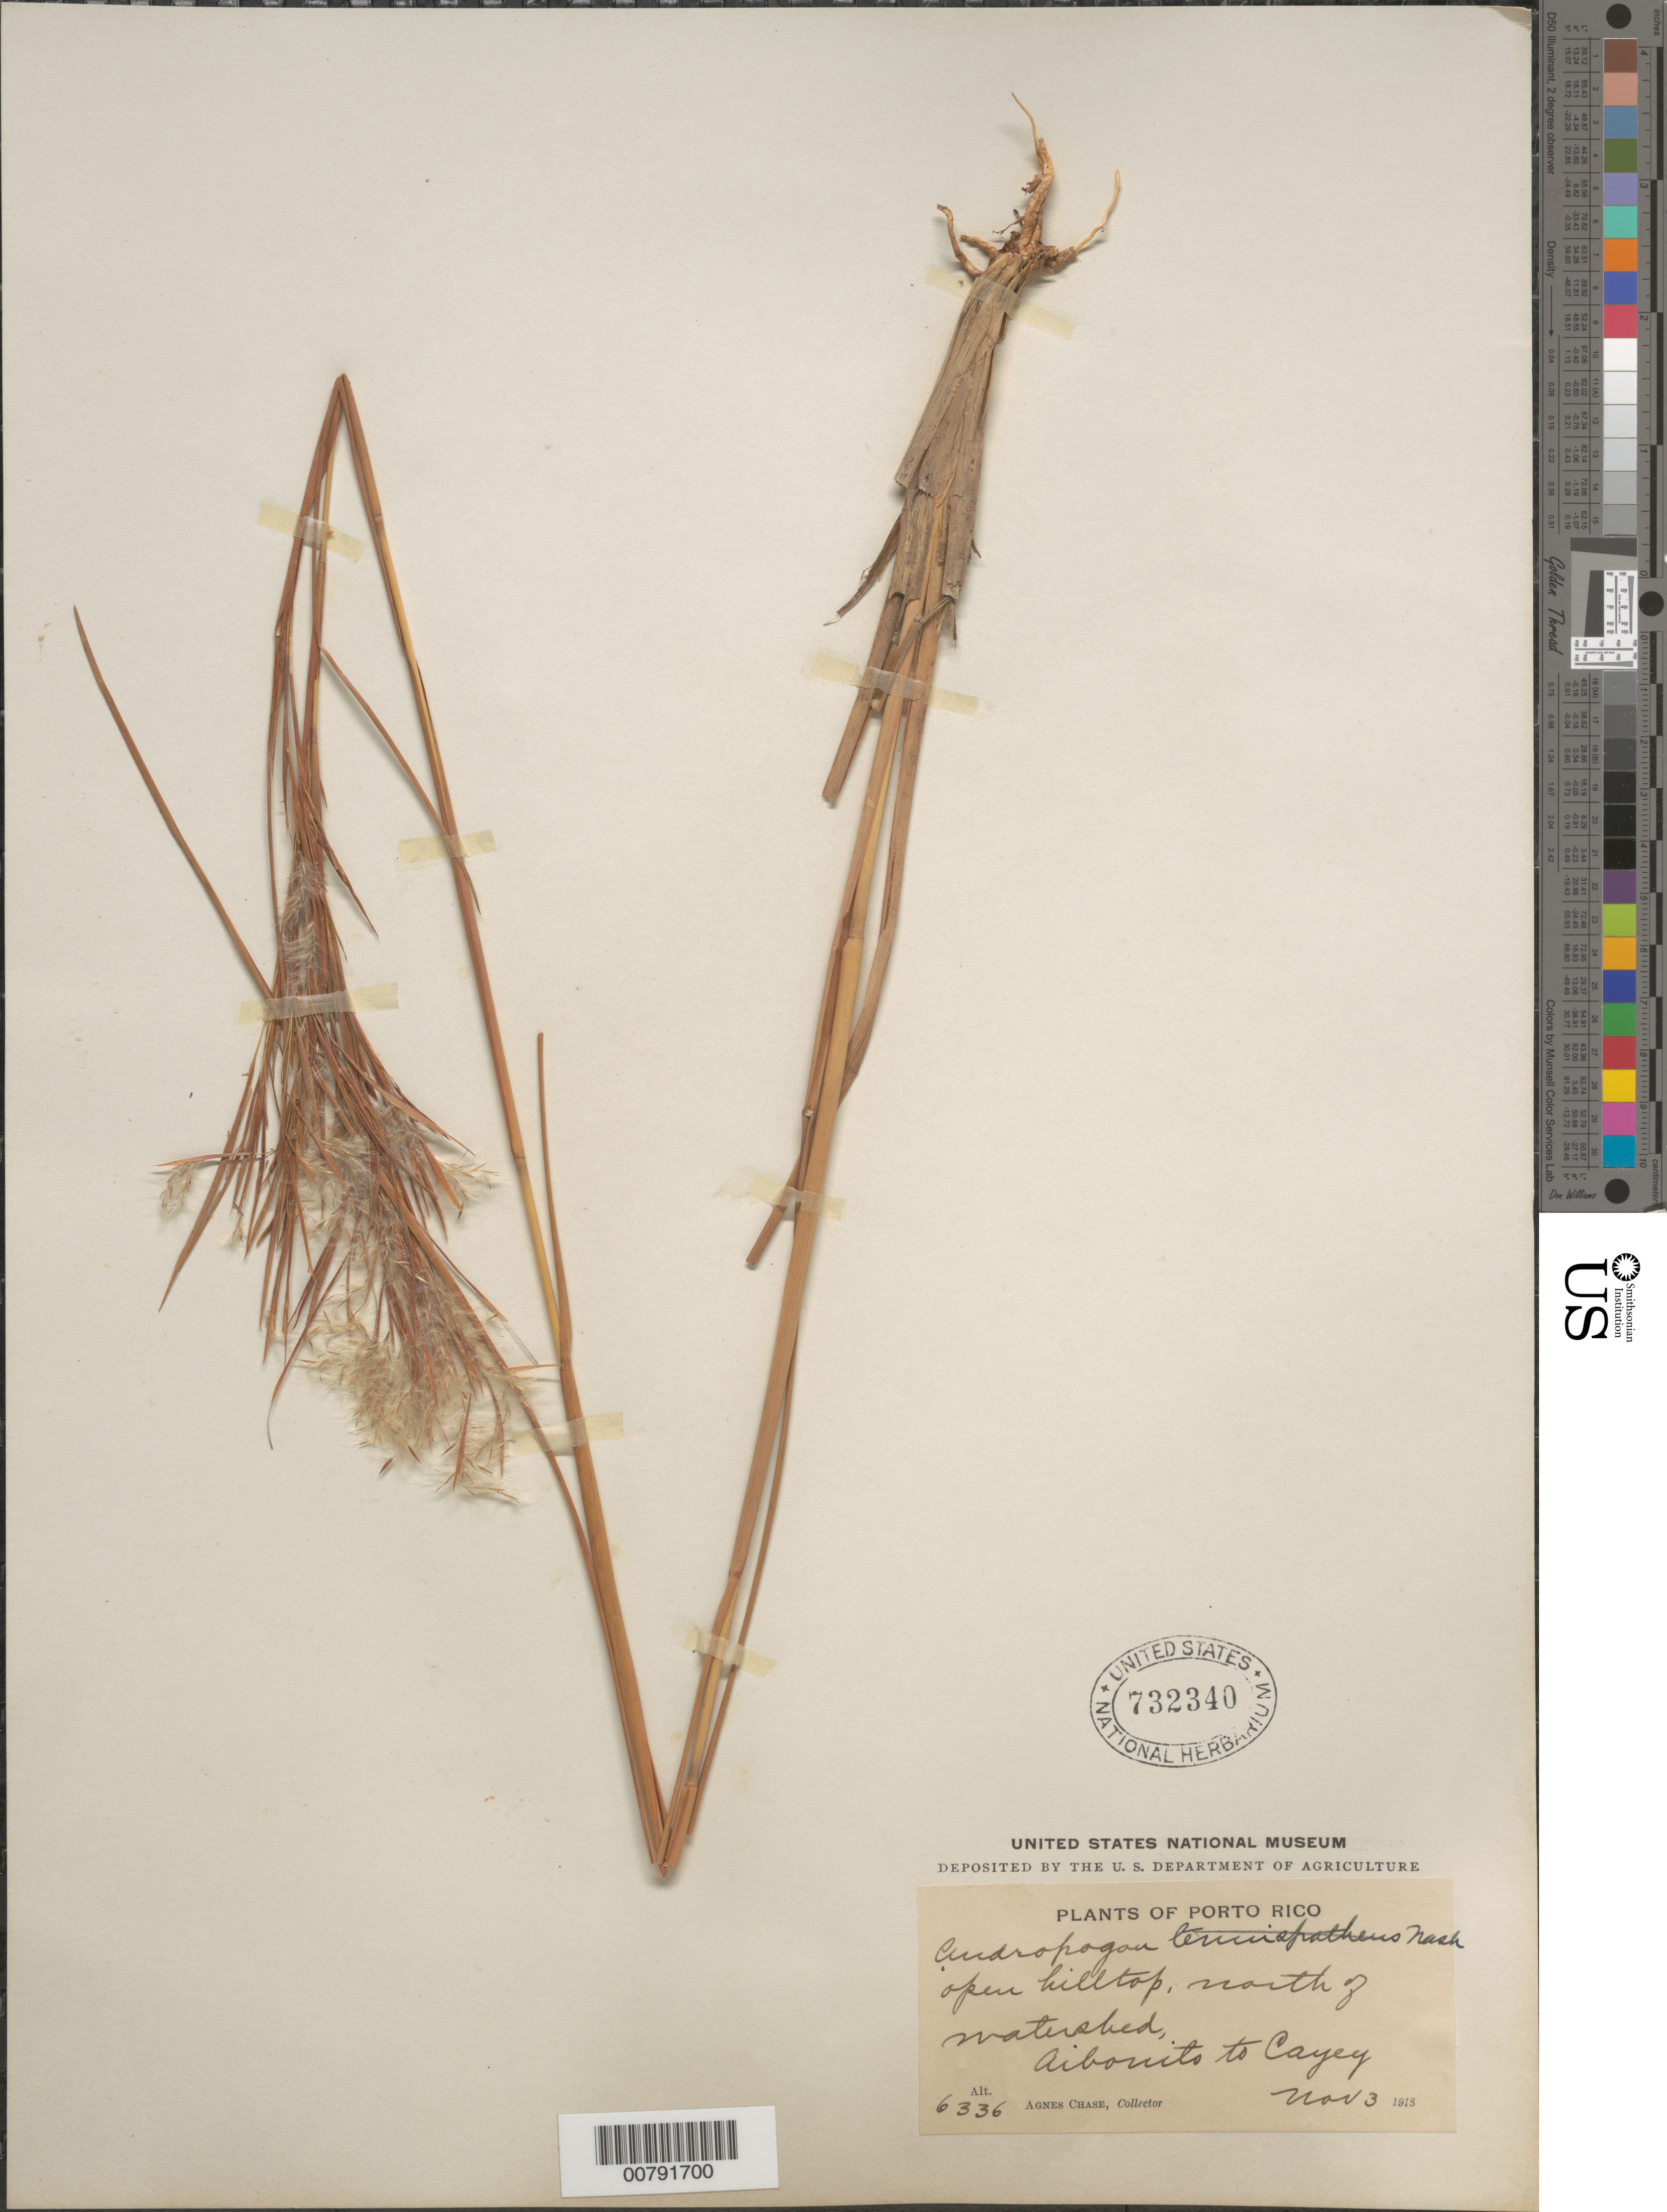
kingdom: Plantae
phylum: Tracheophyta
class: Liliopsida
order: Poales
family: Poaceae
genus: Andropogon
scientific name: Andropogon bicornis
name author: L.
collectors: A. Chase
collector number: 6336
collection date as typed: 1913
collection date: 1913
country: Puerto Rico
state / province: Abonito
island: Puerto Rico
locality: Aibonito to Cayey, N of watershed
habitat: Open hilltop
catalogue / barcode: US 732340